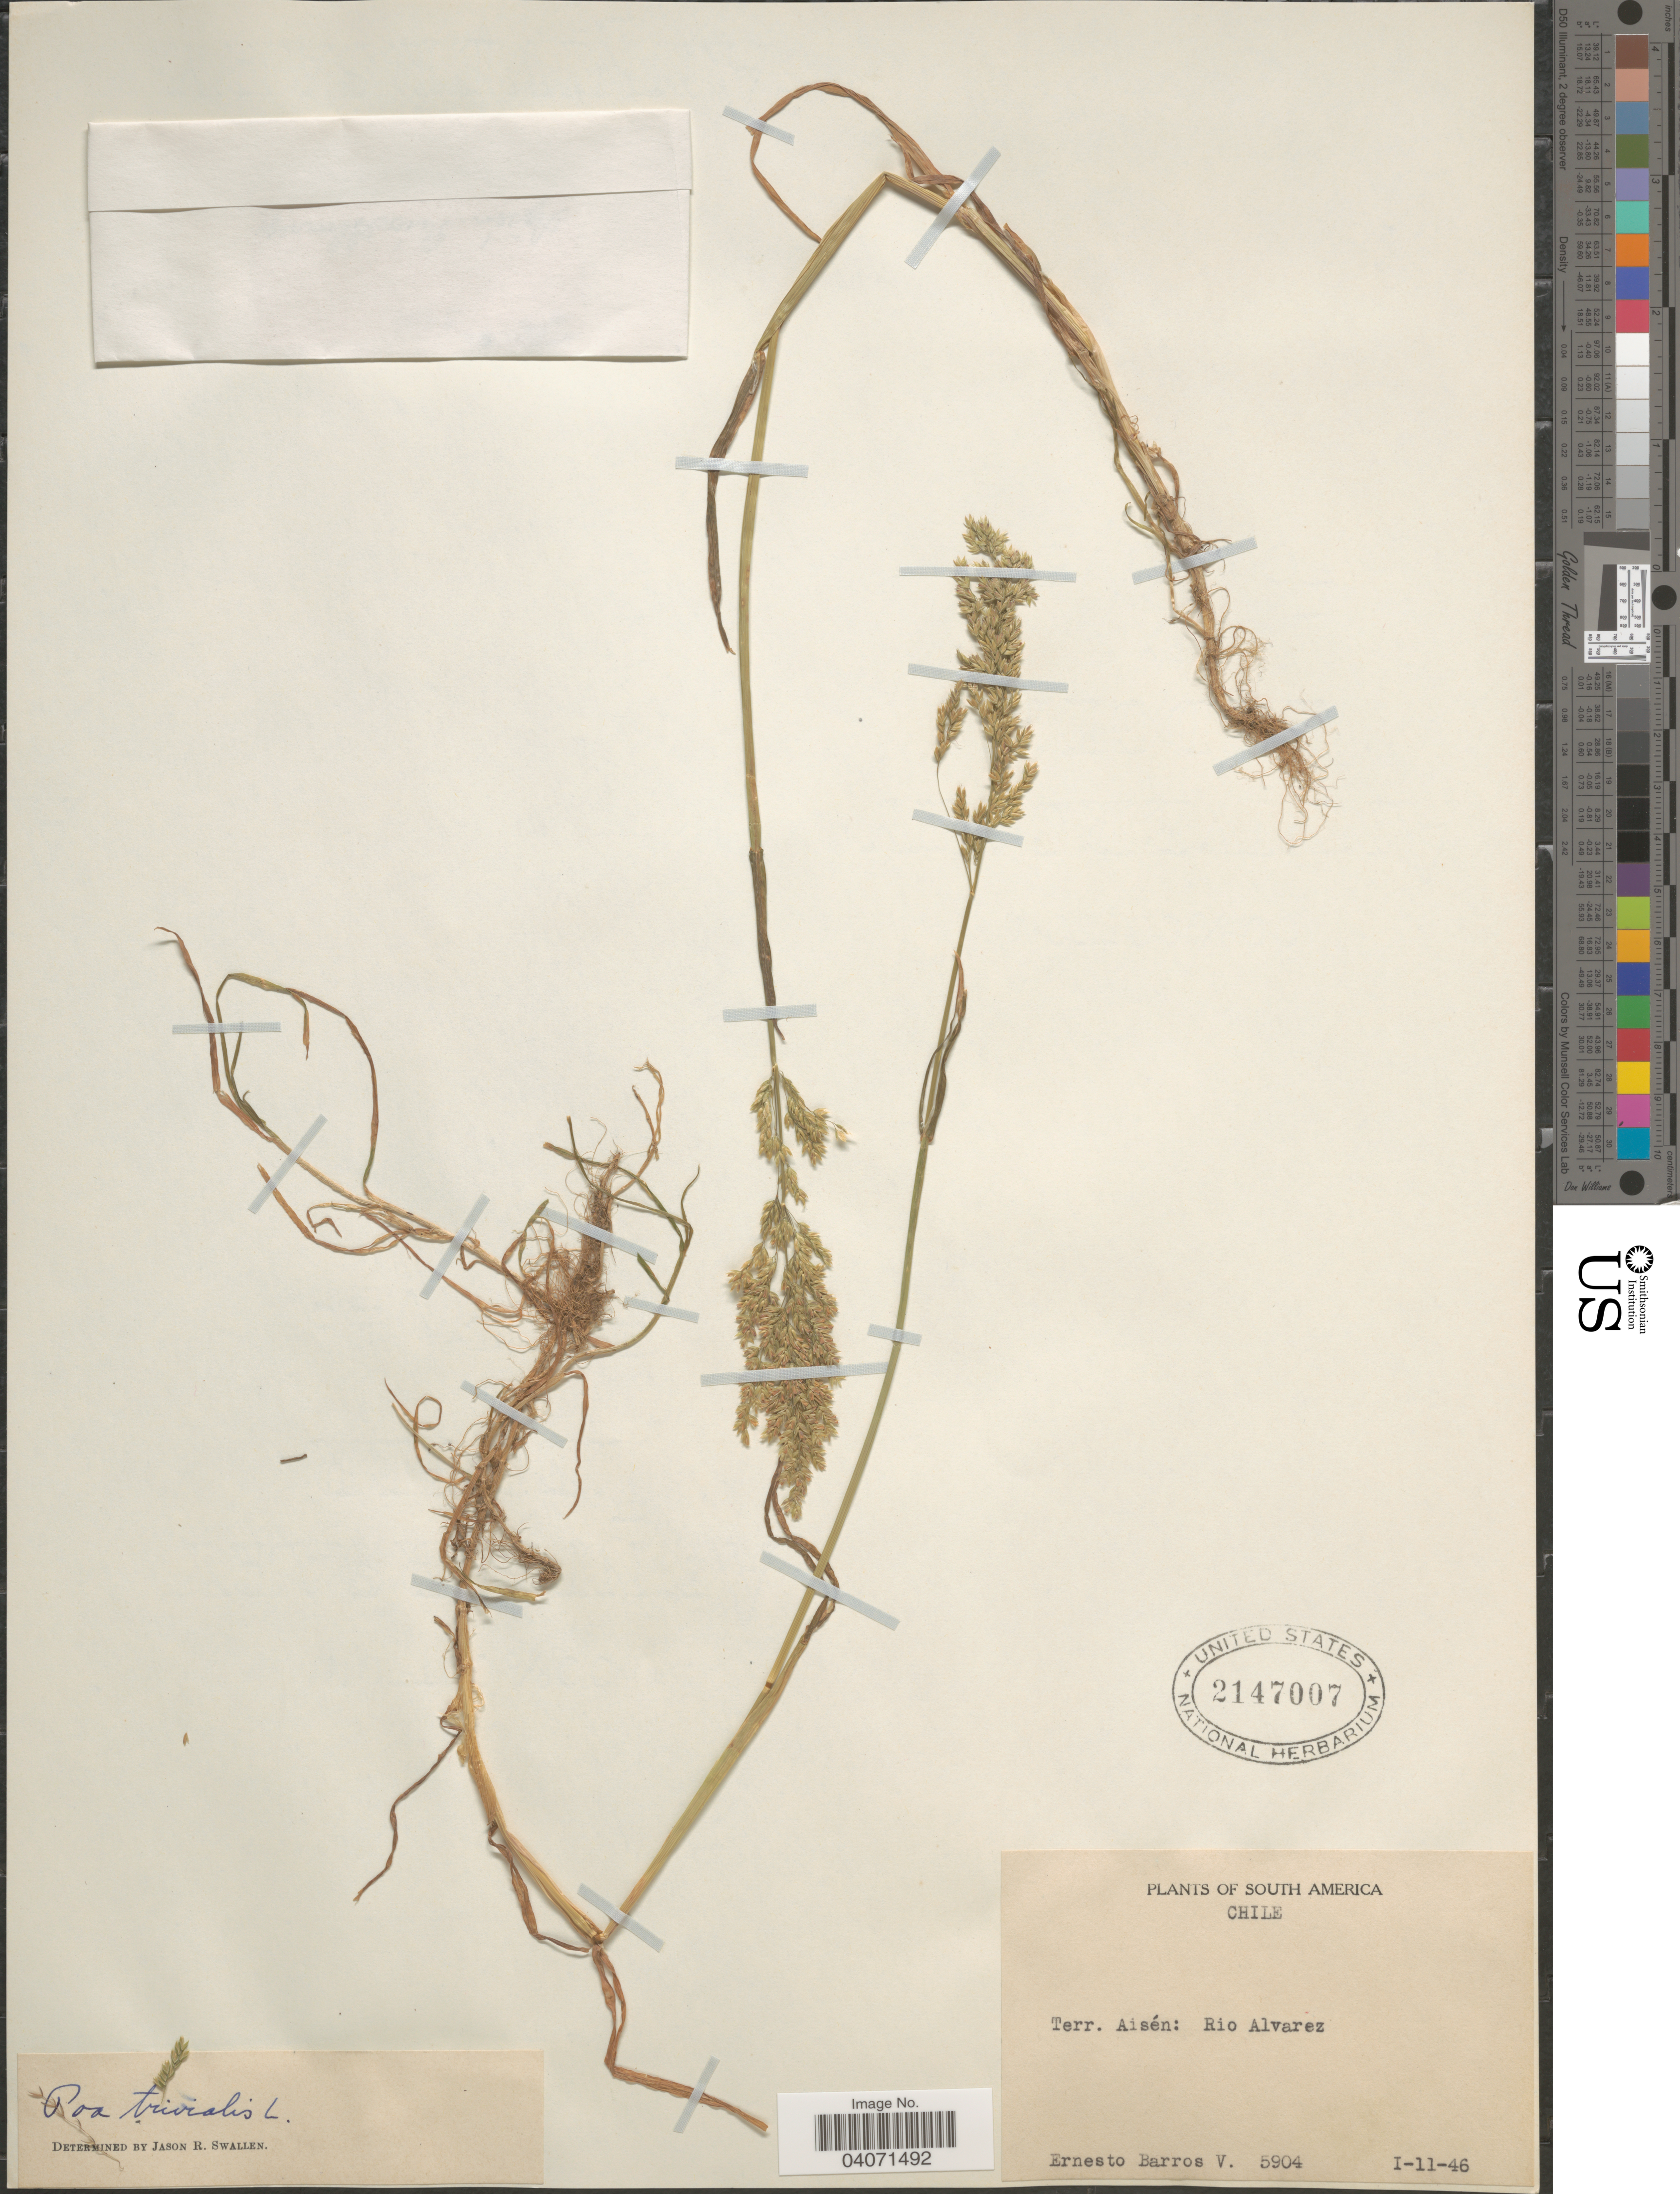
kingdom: Plantae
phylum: Tracheophyta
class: Liliopsida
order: Poales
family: Poaceae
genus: Poa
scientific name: Poa trivialis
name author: L.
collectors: E. Barros V.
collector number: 5904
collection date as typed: Transcribed d/m/y: 11/1/46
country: Chile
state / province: Aisén (XI)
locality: Rio Alvarez.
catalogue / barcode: US 2147007